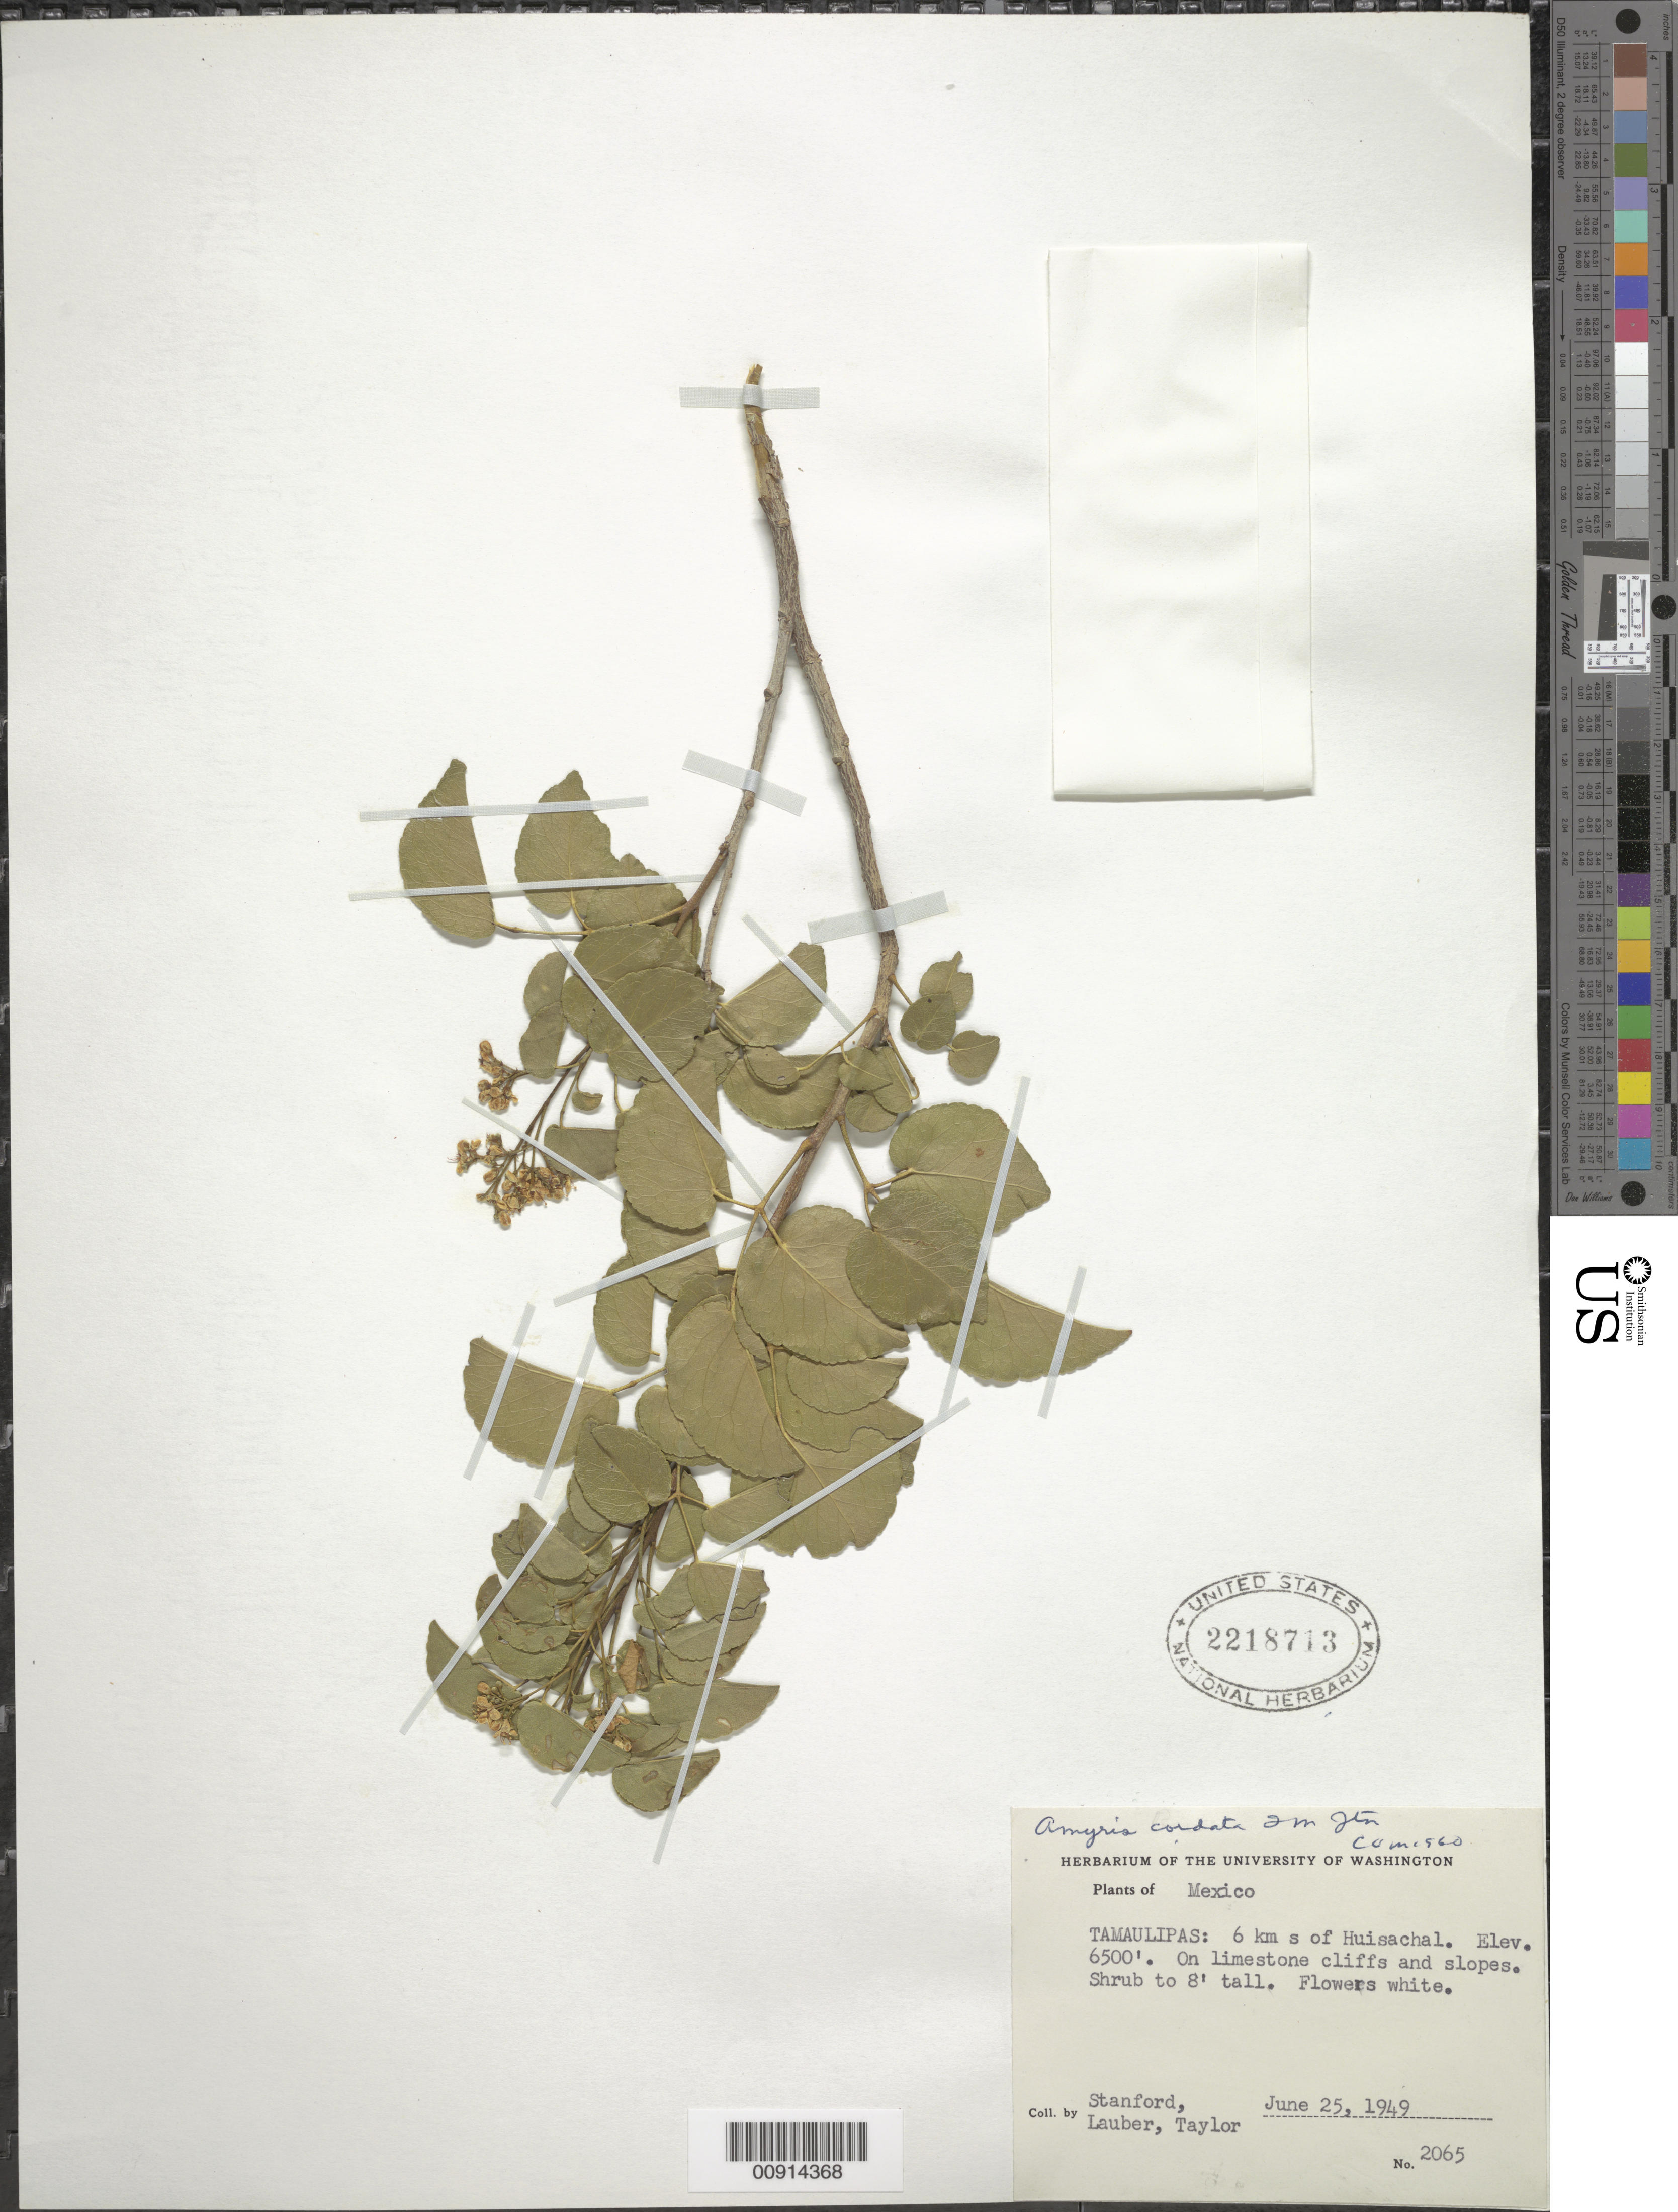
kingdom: Plantae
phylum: Tracheophyta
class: Magnoliopsida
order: Sapindales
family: Rutaceae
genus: Amyris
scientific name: Amyris cordata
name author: I.M. Johnst.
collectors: -. Stanford, Lauber, -- & -- Taylor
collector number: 2065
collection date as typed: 25 Jun 1949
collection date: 1949-06-25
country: Mexico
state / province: Tamaulipas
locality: Tamaulipas, 6 km S of Huisachal.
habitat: On limestone cliffs and slopes.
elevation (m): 1981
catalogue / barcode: US 2218713